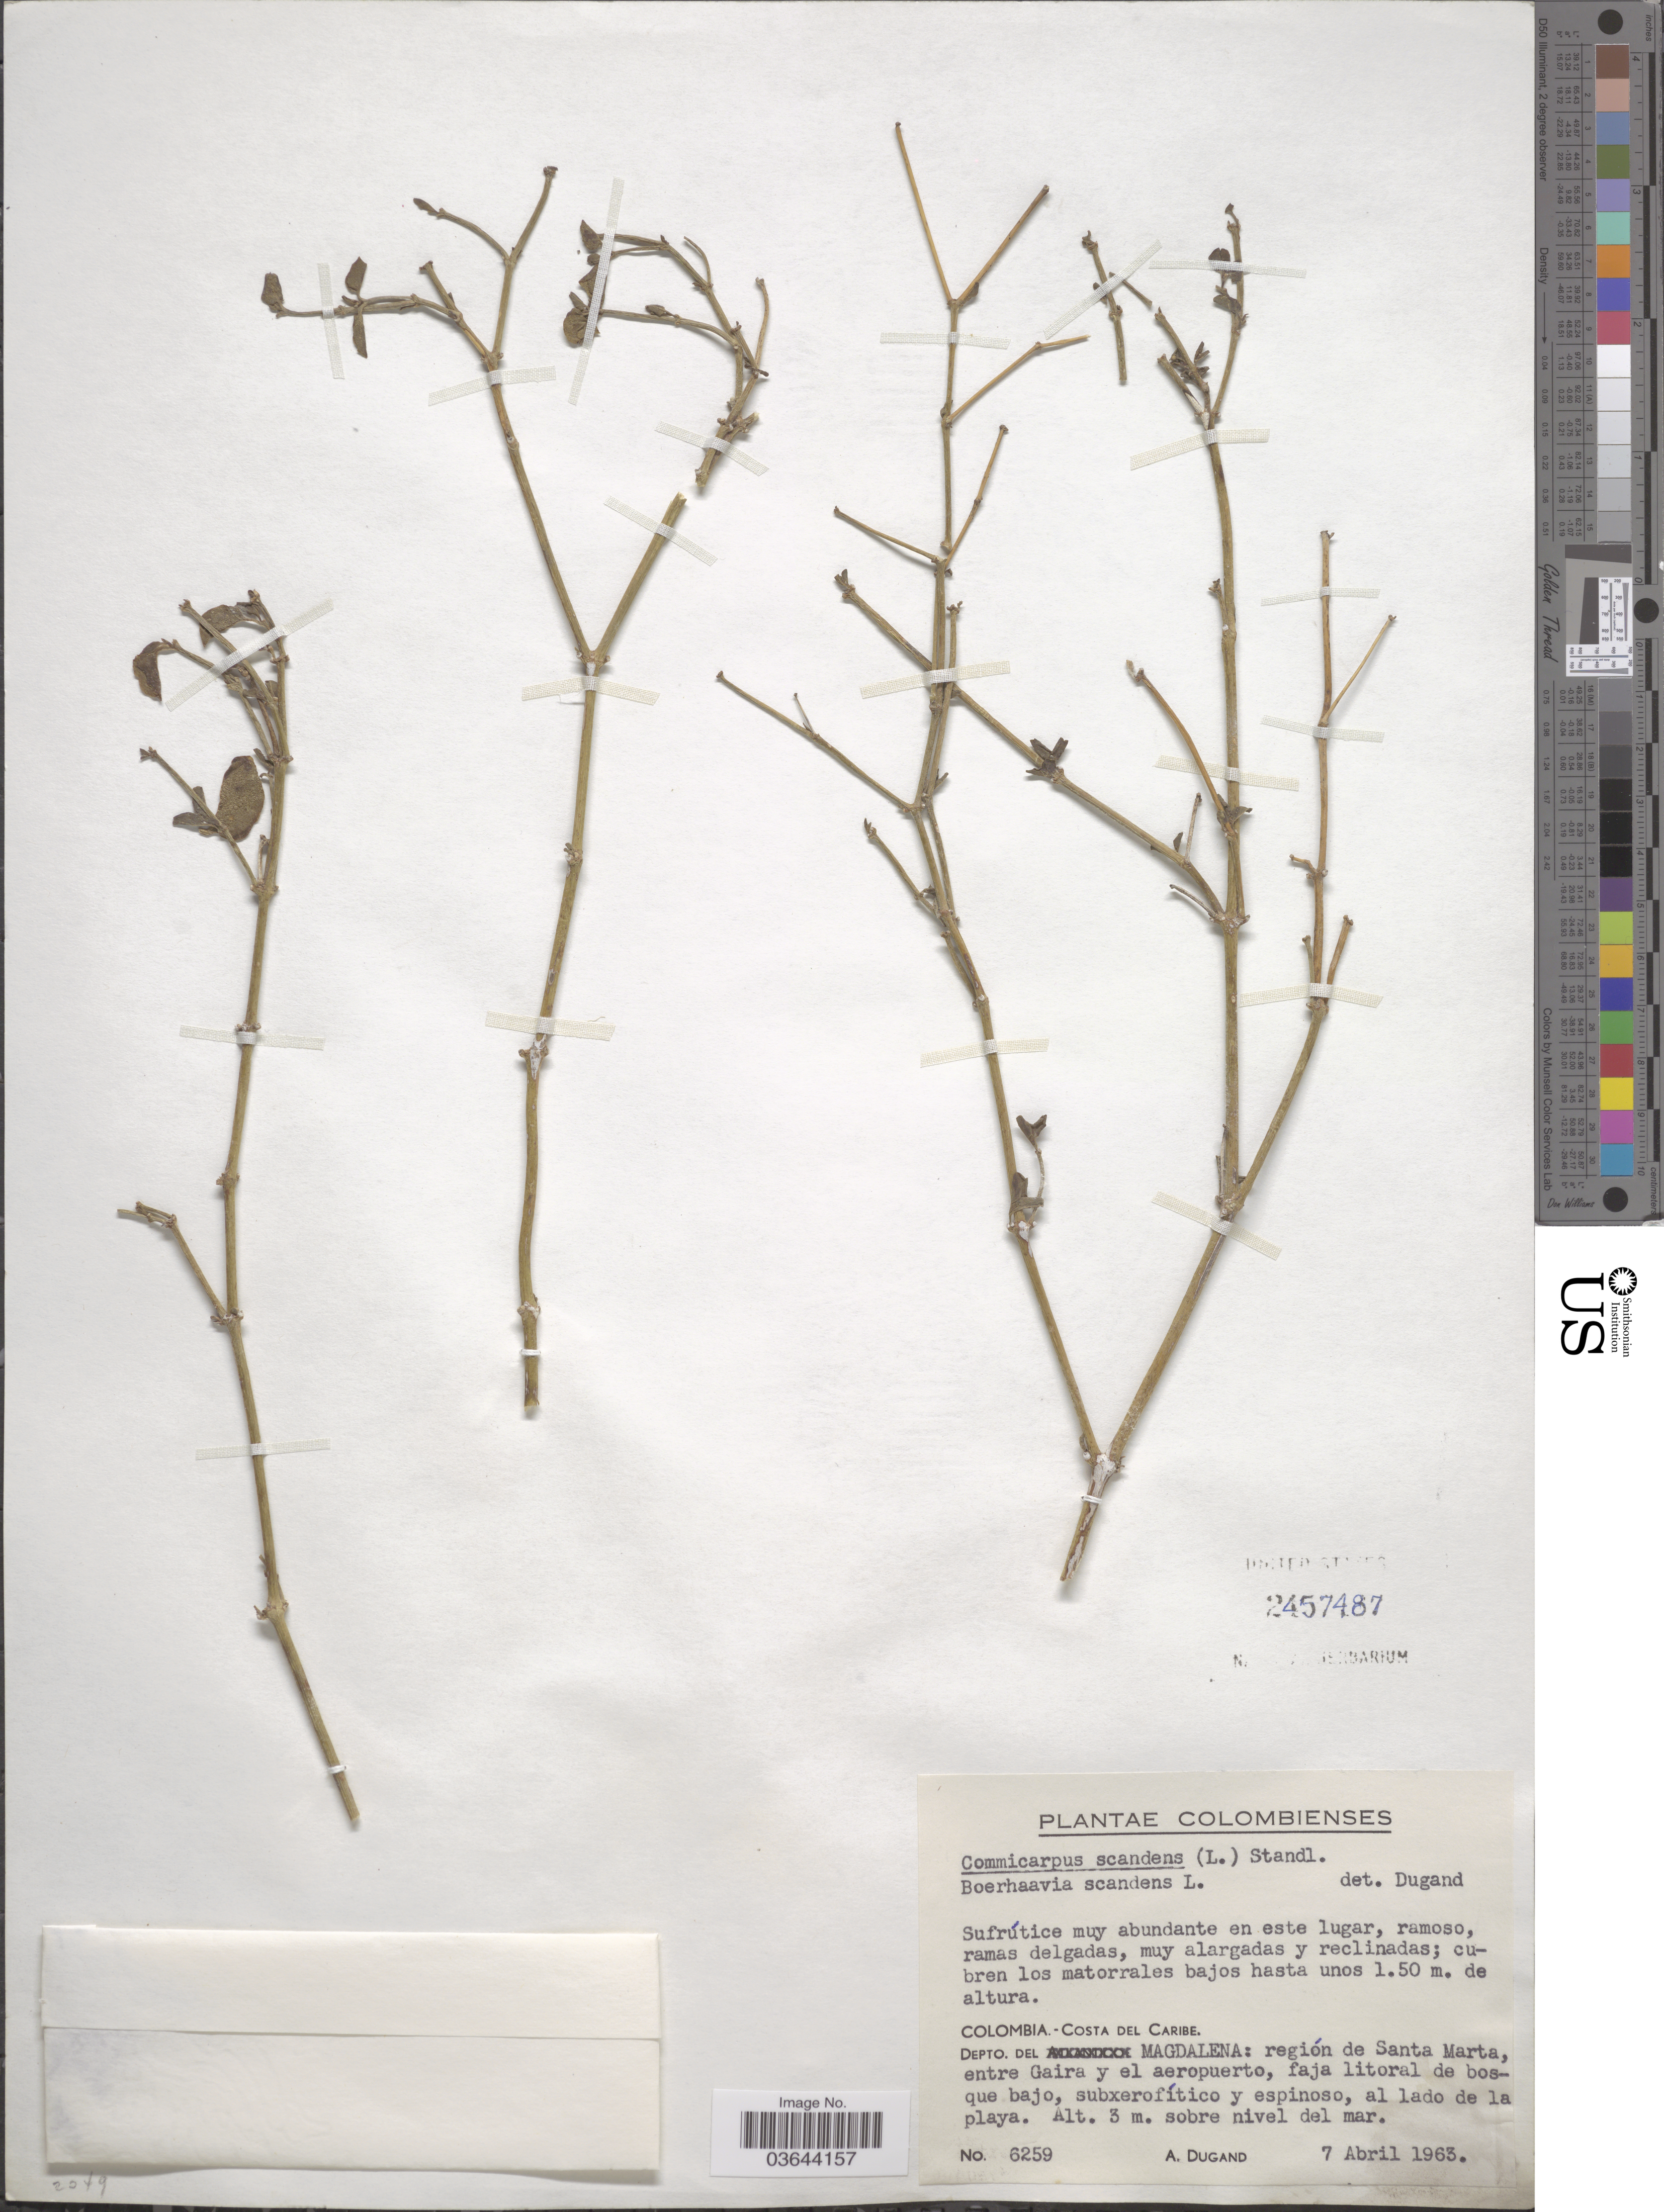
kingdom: Plantae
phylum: Tracheophyta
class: Magnoliopsida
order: Caryophyllales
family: Nyctaginaceae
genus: Commicarpus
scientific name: Commicarpus scandens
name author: (L.) Standl.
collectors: A. Dugand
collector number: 6259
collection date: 1963-04-07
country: Colombia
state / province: Magdalena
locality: Costa del Caribe. Depto. del Magdalena: región de Santa Marta, entre Gaira y el aeropuerto.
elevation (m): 3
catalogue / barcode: US 2457487